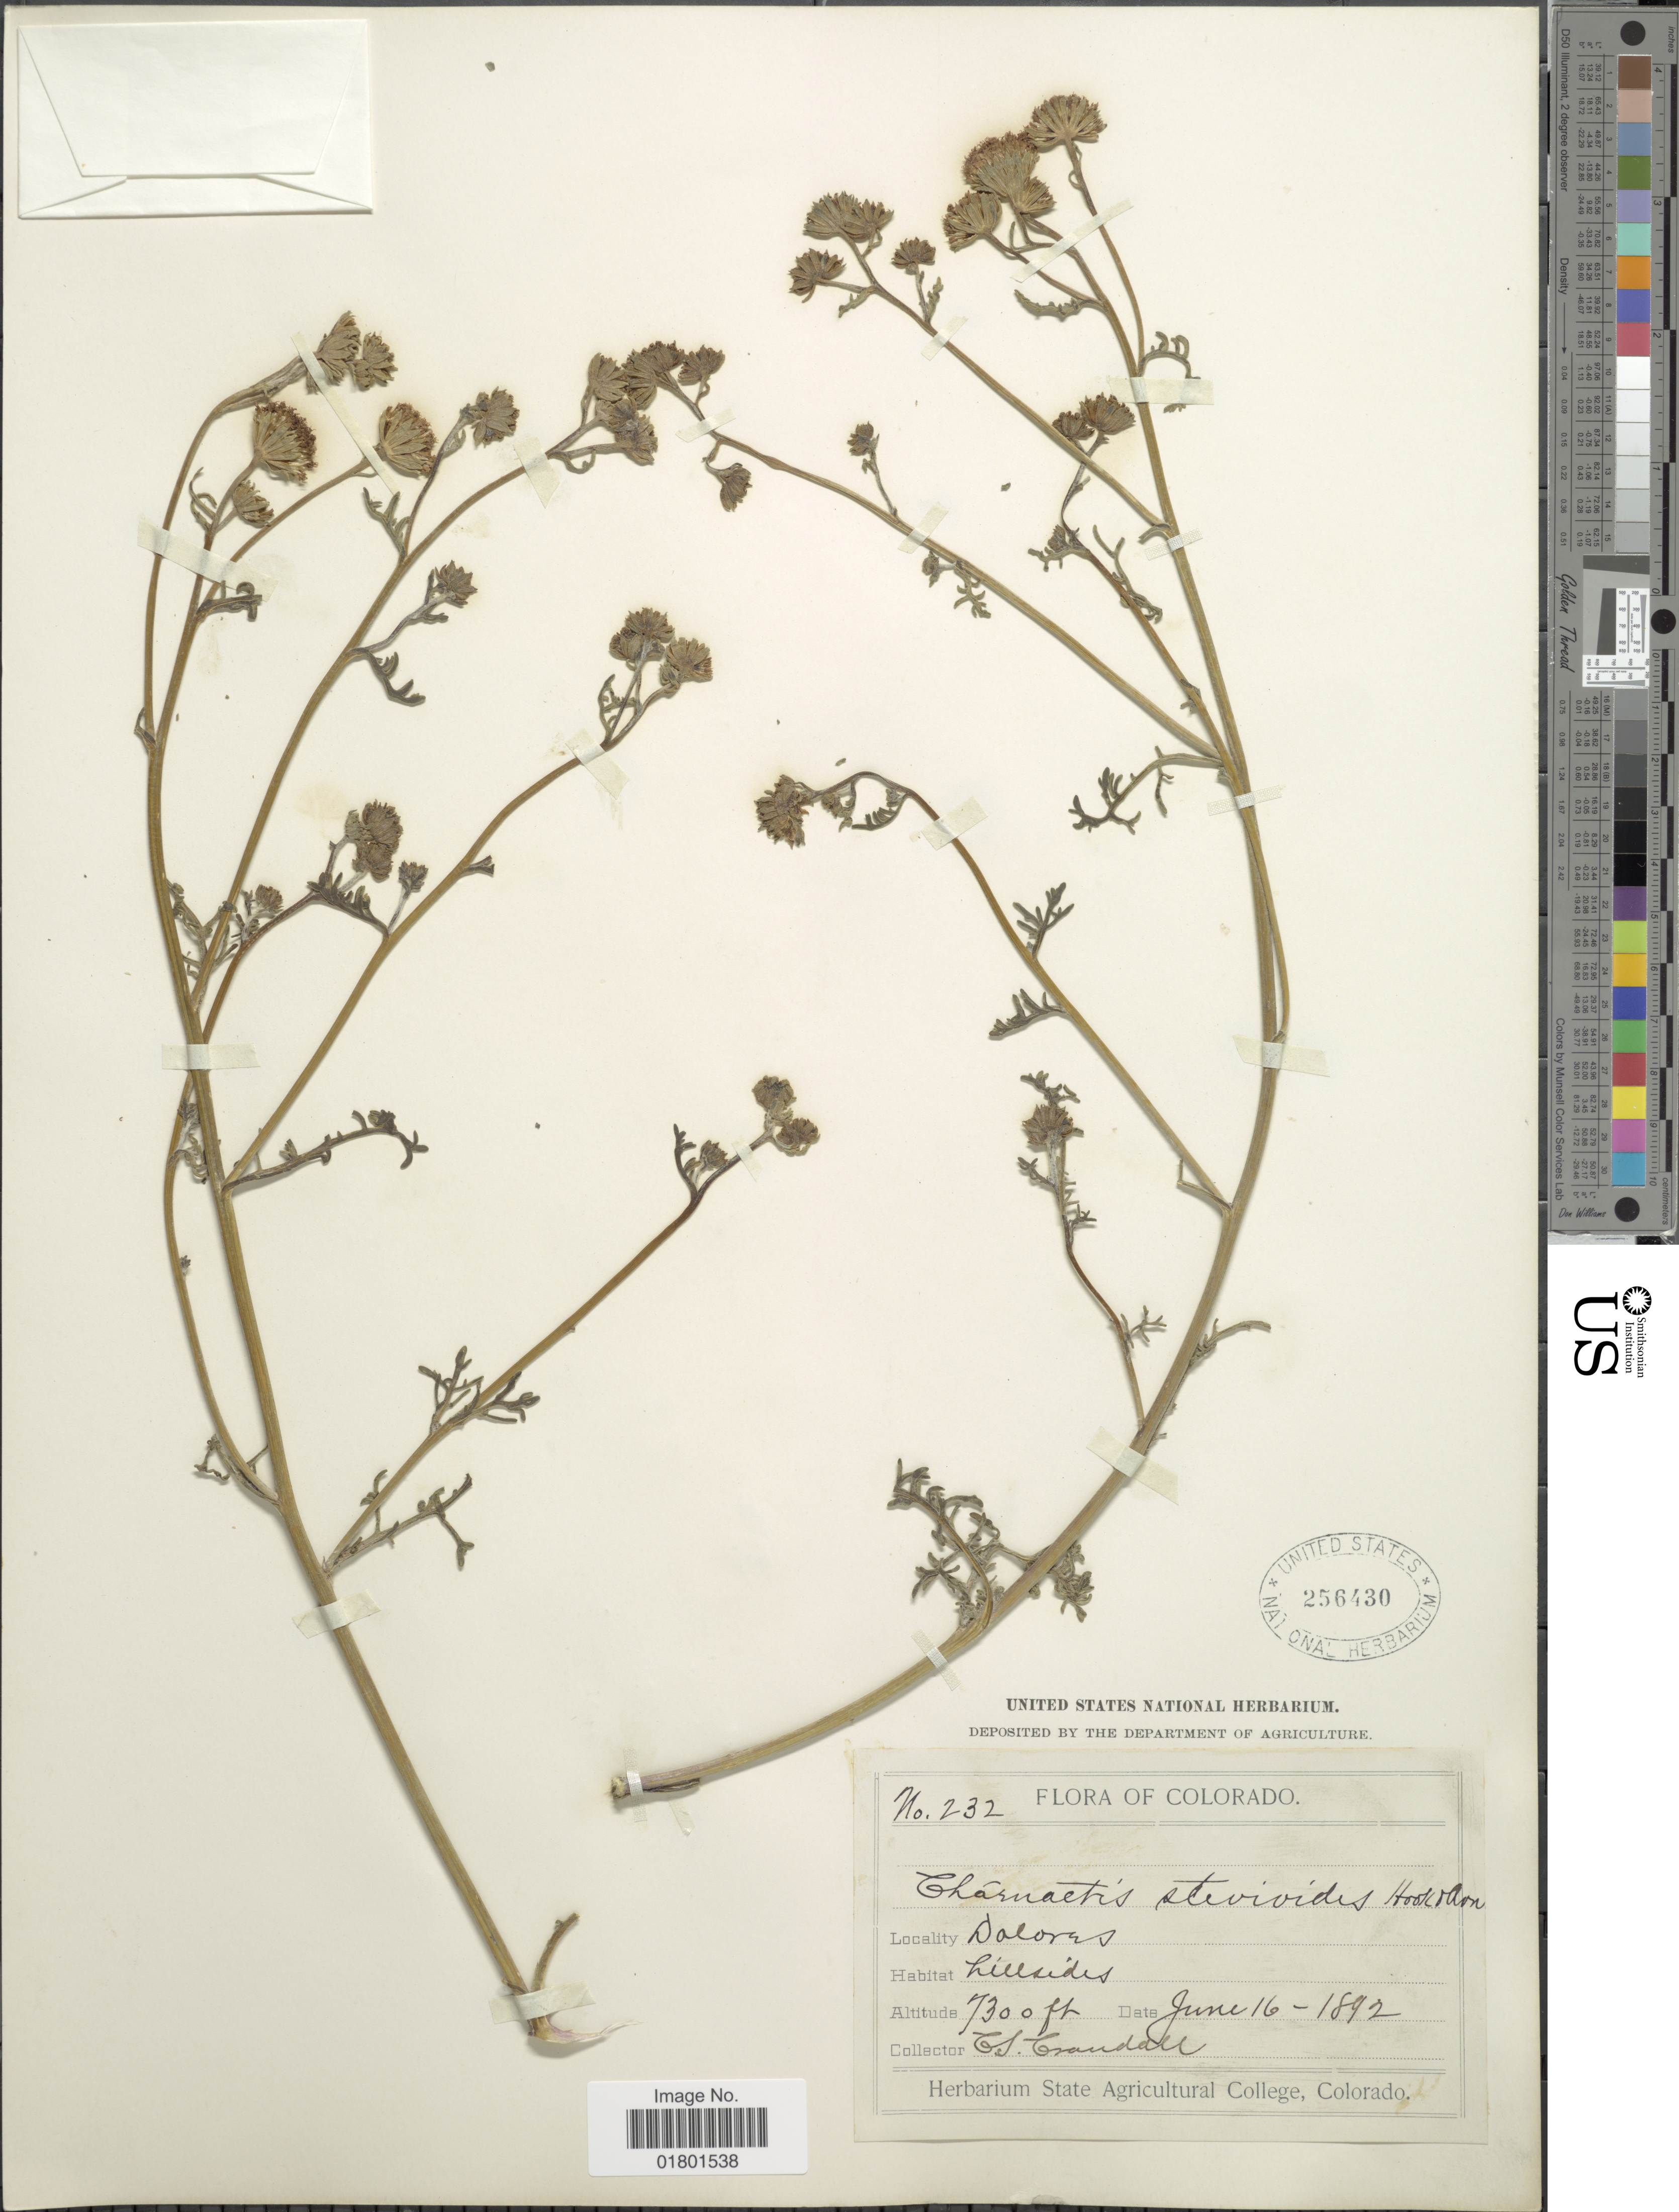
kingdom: Plantae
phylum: Tracheophyta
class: Magnoliopsida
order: Asterales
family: Asteraceae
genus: Chaenactis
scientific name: Chaenactis stevioides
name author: Hook. & Arn.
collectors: C. Crandall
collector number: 232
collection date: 1892-06-16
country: United States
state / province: Colorado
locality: Dolores hillside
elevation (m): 2225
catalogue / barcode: US 256430